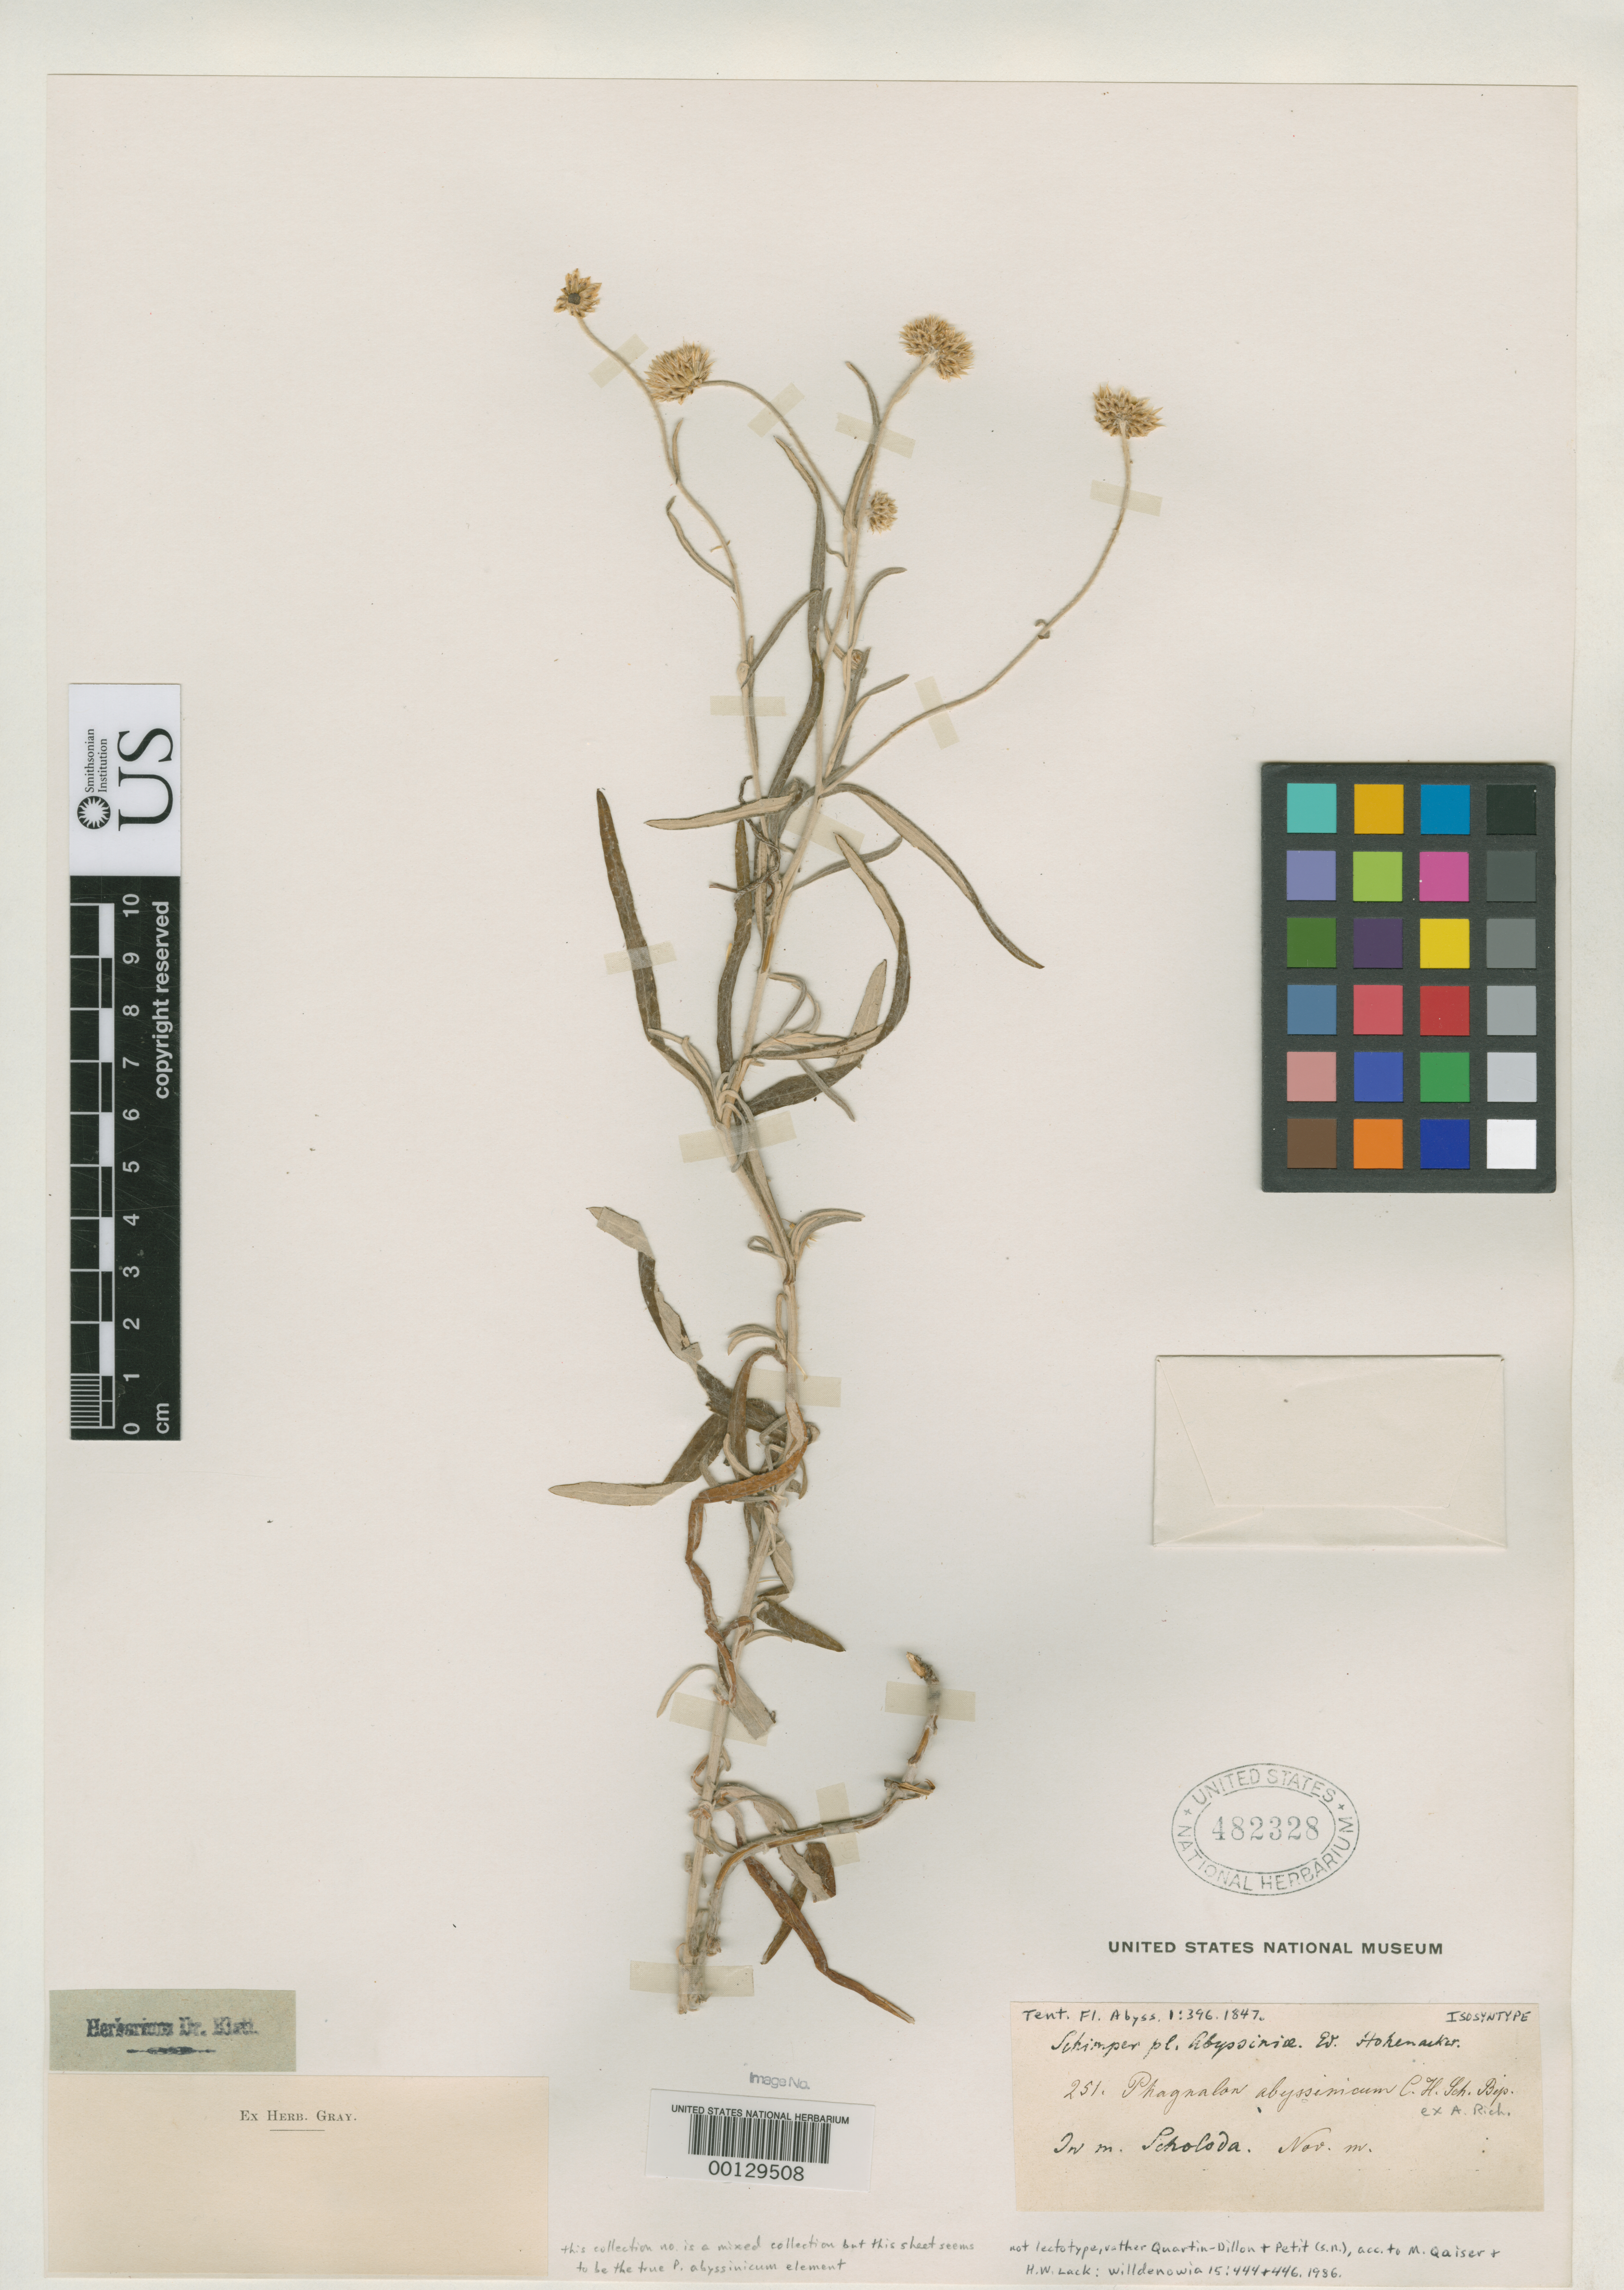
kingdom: Plantae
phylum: Tracheophyta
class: Magnoliopsida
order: Asterales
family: Asteraceae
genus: Phagnalon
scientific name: Phagnalon abyssinicum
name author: Sch. Bip. ex A. Rich.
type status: Isosyntype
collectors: C. Schimper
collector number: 251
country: Ethiopia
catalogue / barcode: US 482328